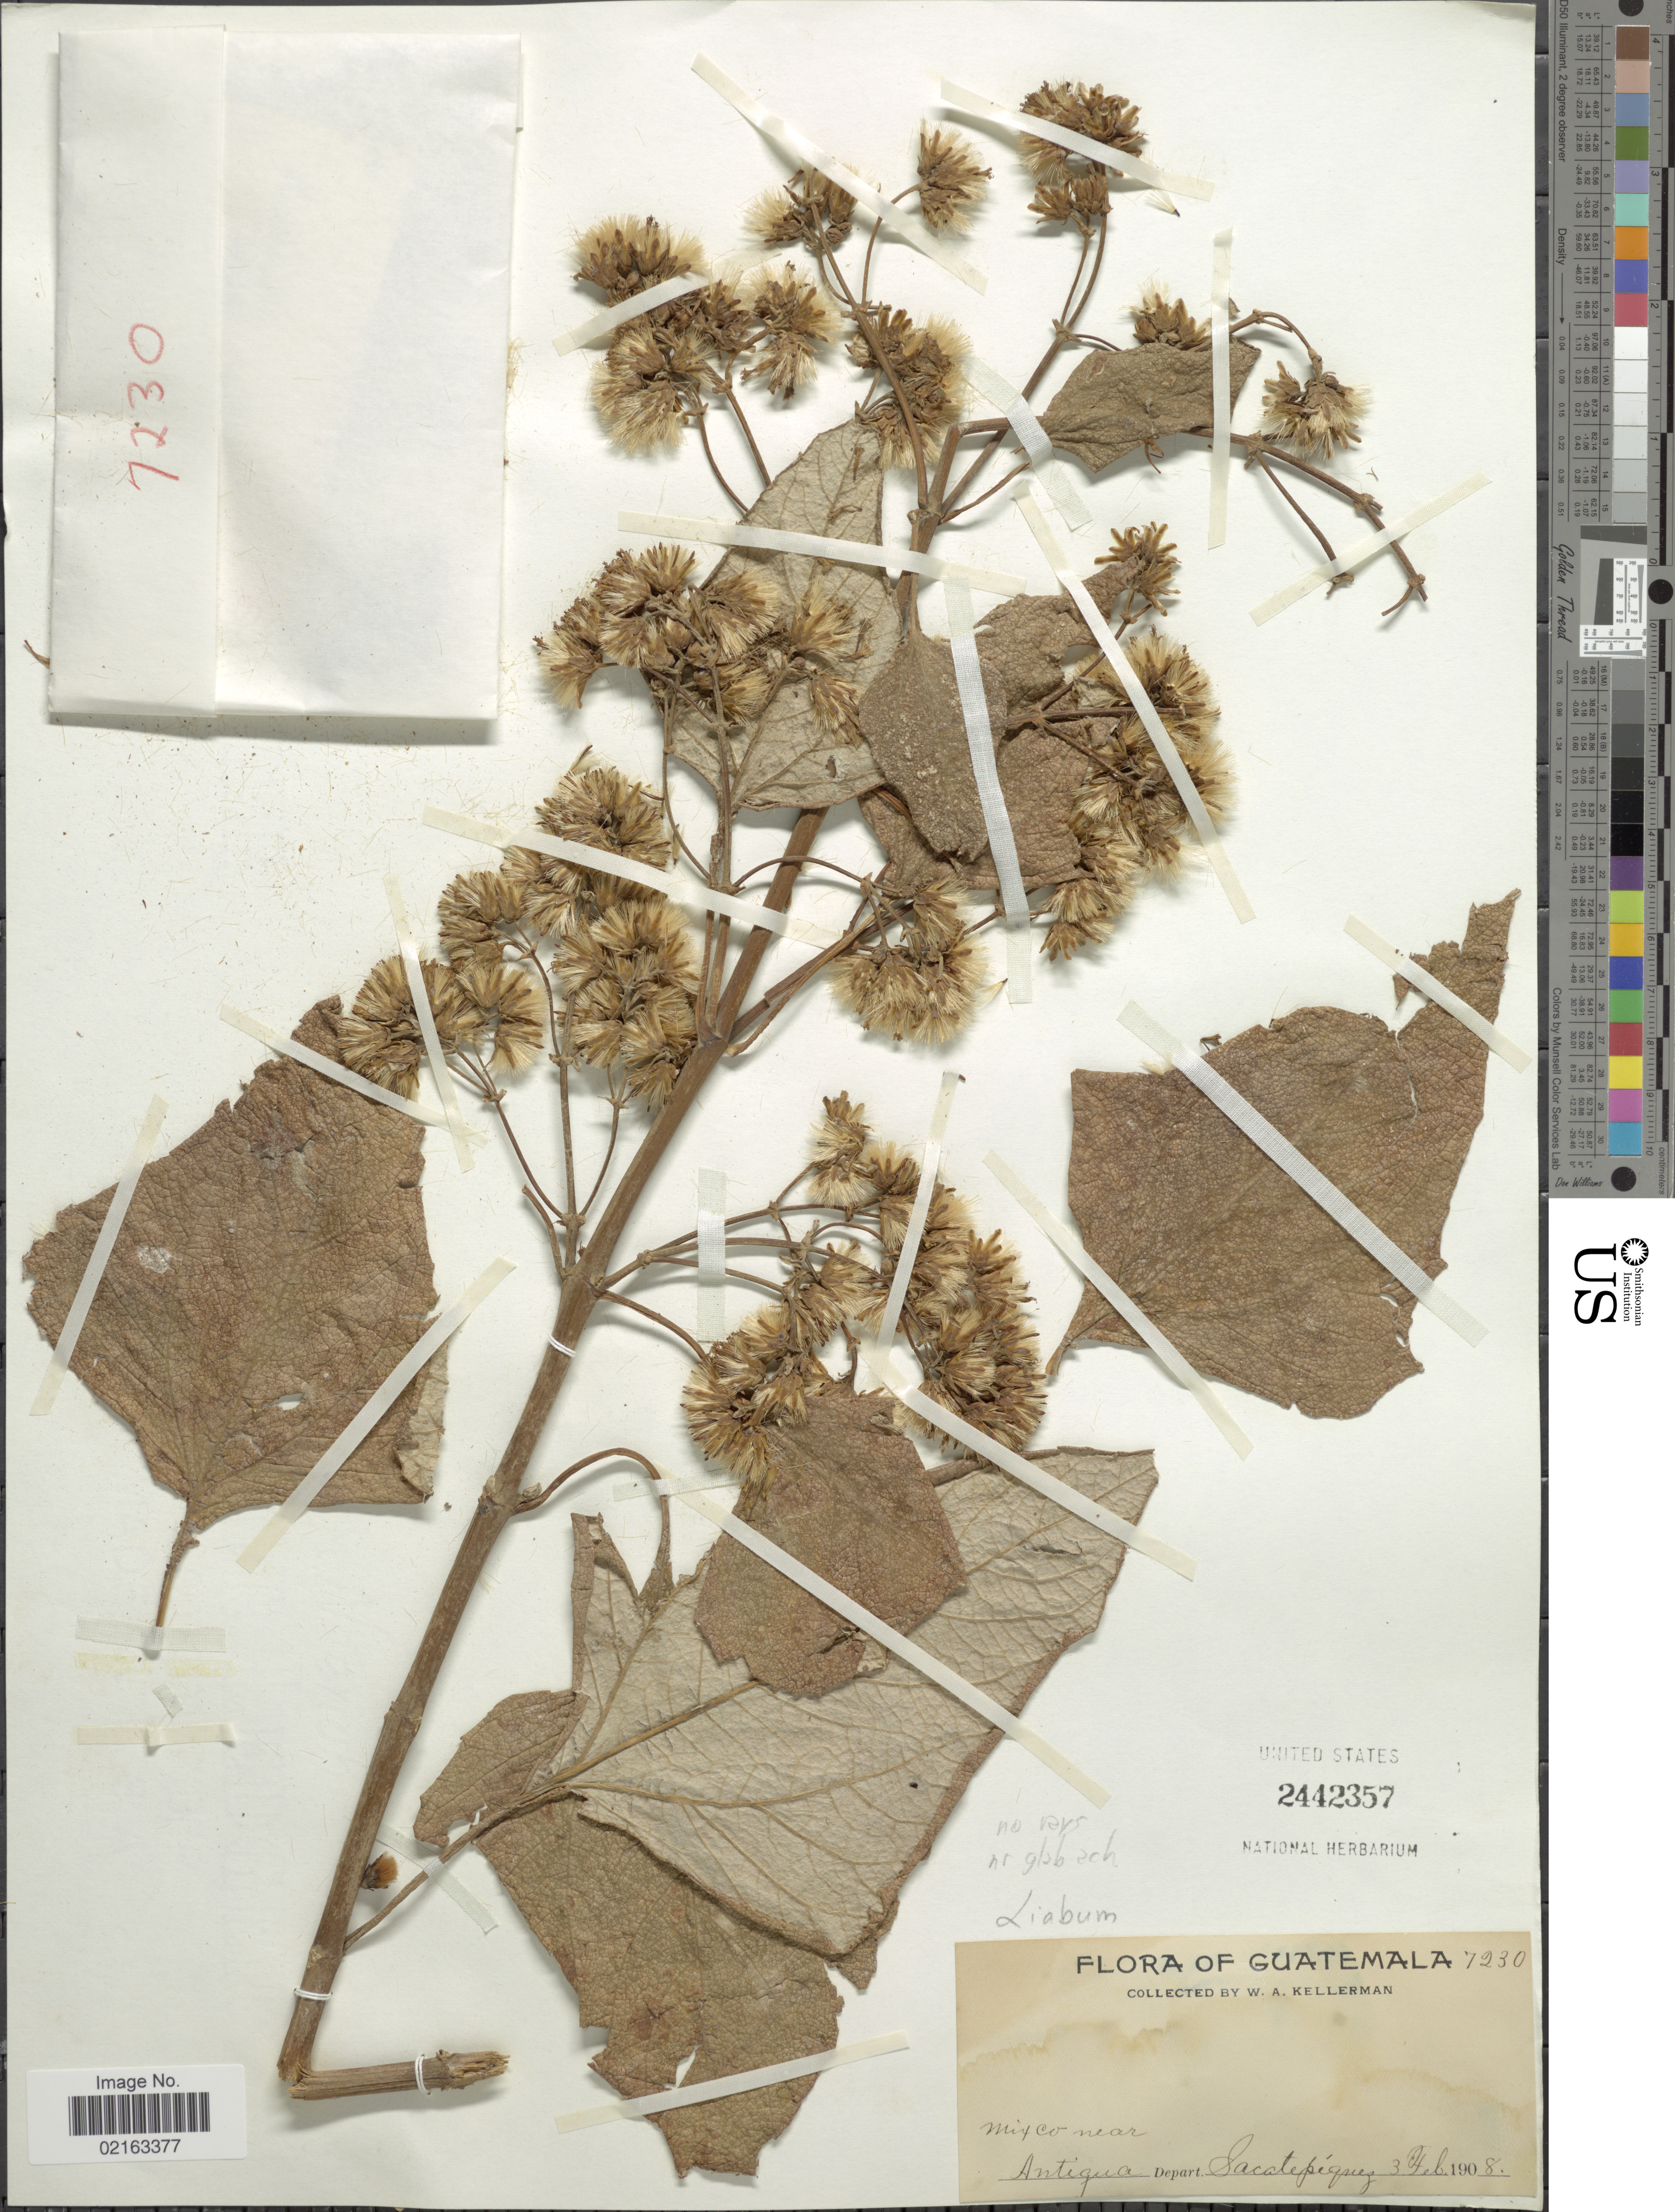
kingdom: Plantae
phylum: Tracheophyta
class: Magnoliopsida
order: Asterales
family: Asteraceae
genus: Sinclairia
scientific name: Sinclairia sublobata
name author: (B.L. Rob.) Rydb.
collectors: W. Kellerman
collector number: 7230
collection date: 1908-02-03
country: Guatemala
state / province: Sacatepéquez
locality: Mixco near Antigua, Depart. Sacatepéquez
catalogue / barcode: US 2442357